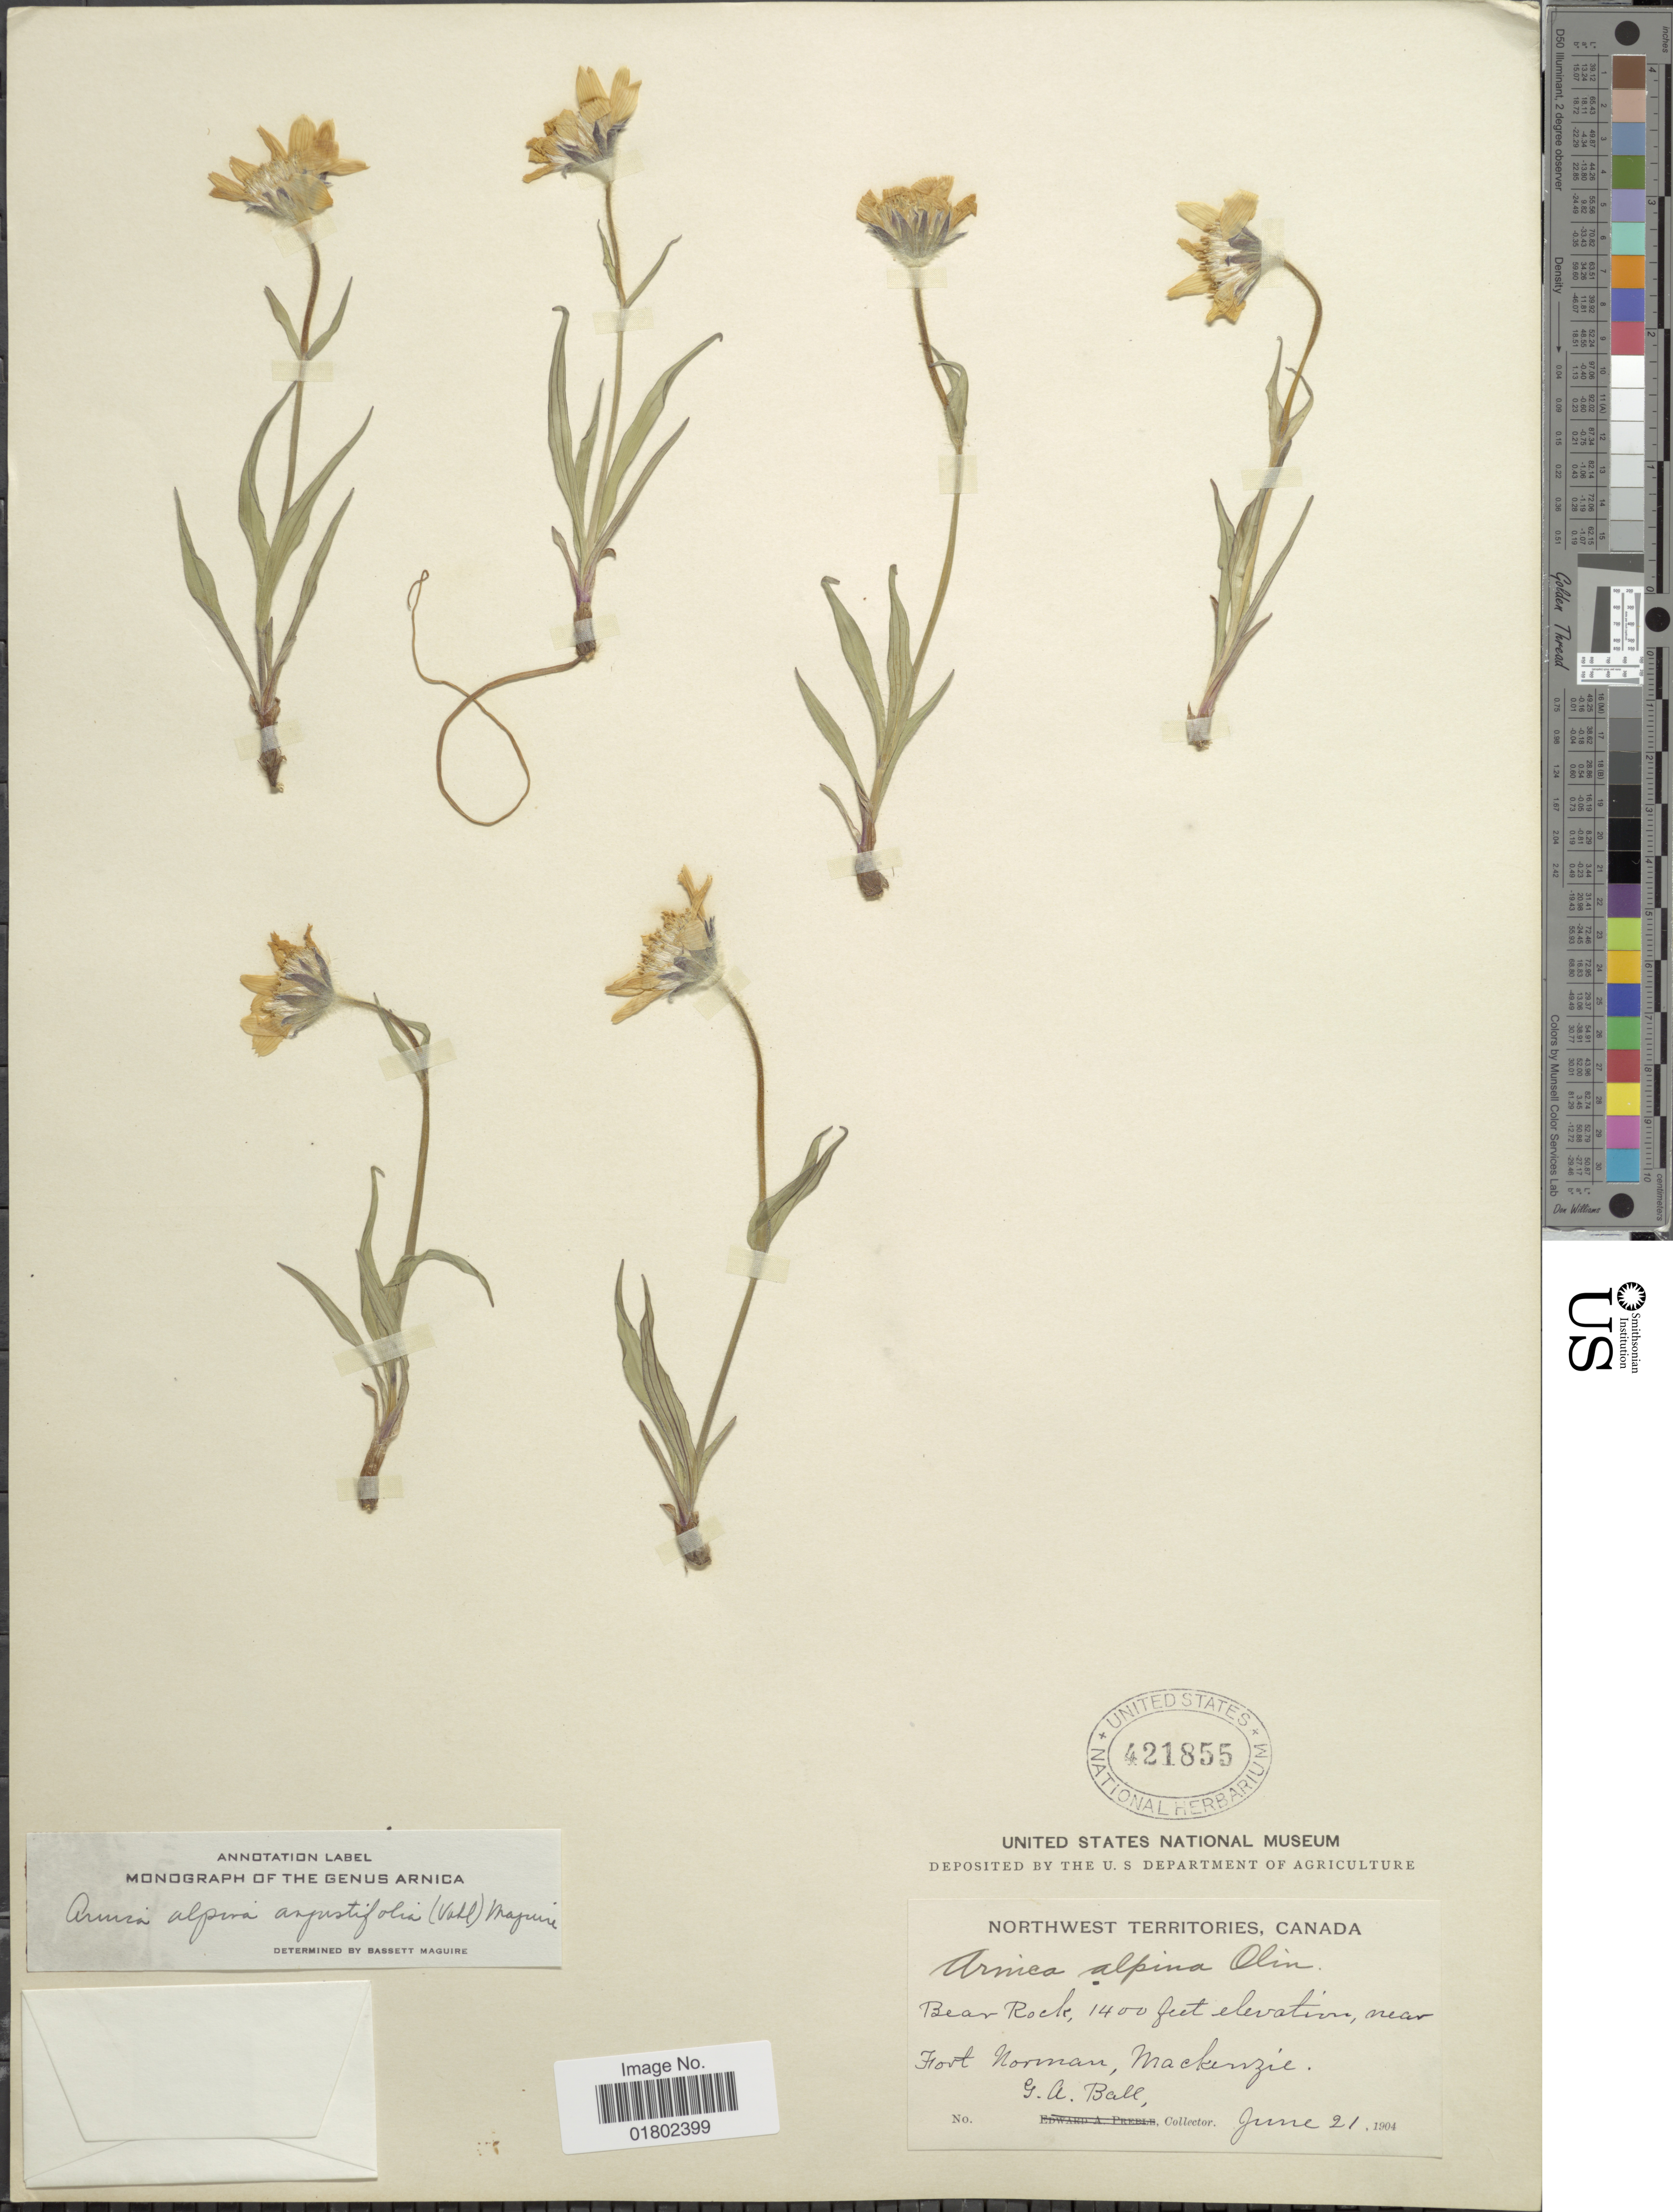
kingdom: Plantae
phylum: Tracheophyta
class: Magnoliopsida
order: Asterales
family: Asteraceae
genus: Arnica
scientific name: Arnica alpina var. angustifolia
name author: (Vahl) Maguire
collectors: G. Ball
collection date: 1904-06-21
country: Canada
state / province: Northwest Territories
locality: Bear Rock, near Fort Norman, Mackenzie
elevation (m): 427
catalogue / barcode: US 421855